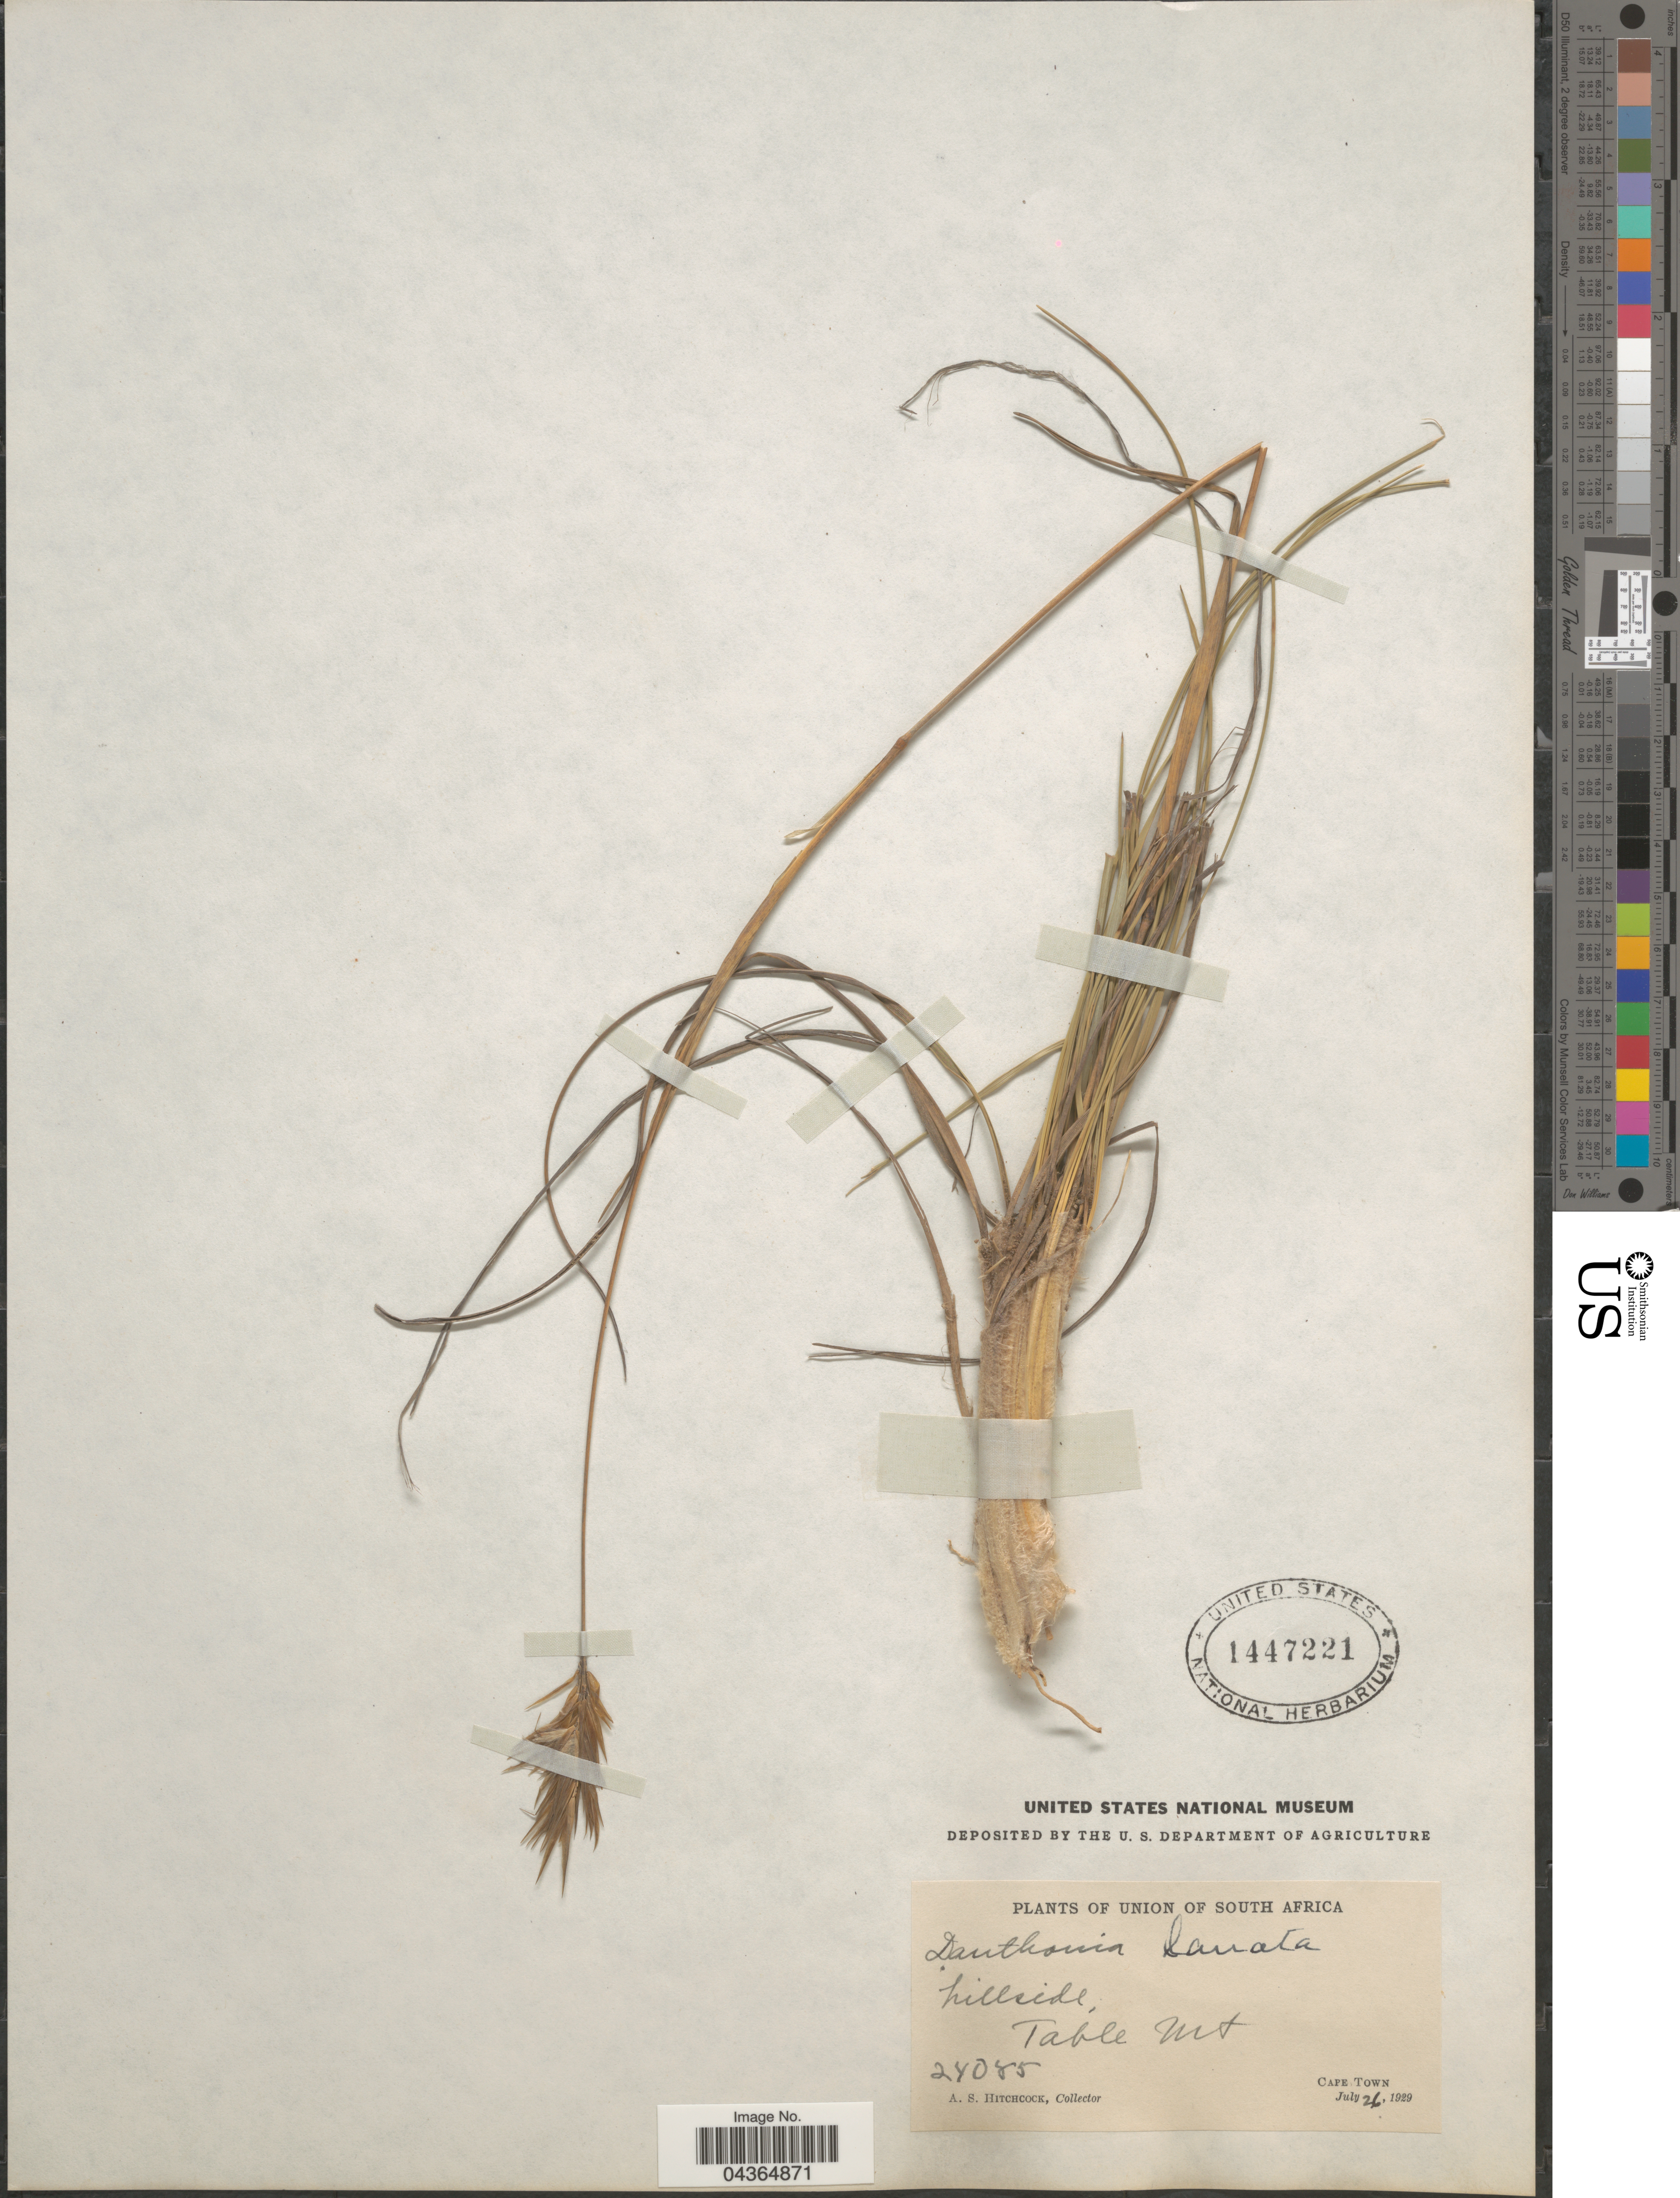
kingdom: Plantae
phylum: Tracheophyta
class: Liliopsida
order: Poales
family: Poaceae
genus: Geochloa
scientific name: Geochloa rufa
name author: (Nees) N.P. Barker & H.P. Linder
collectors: A. S. Hitchcock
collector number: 24085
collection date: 1929-07-26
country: South Africa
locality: Union of South Africa. Table Mt. Cape Town.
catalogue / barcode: US 1447221